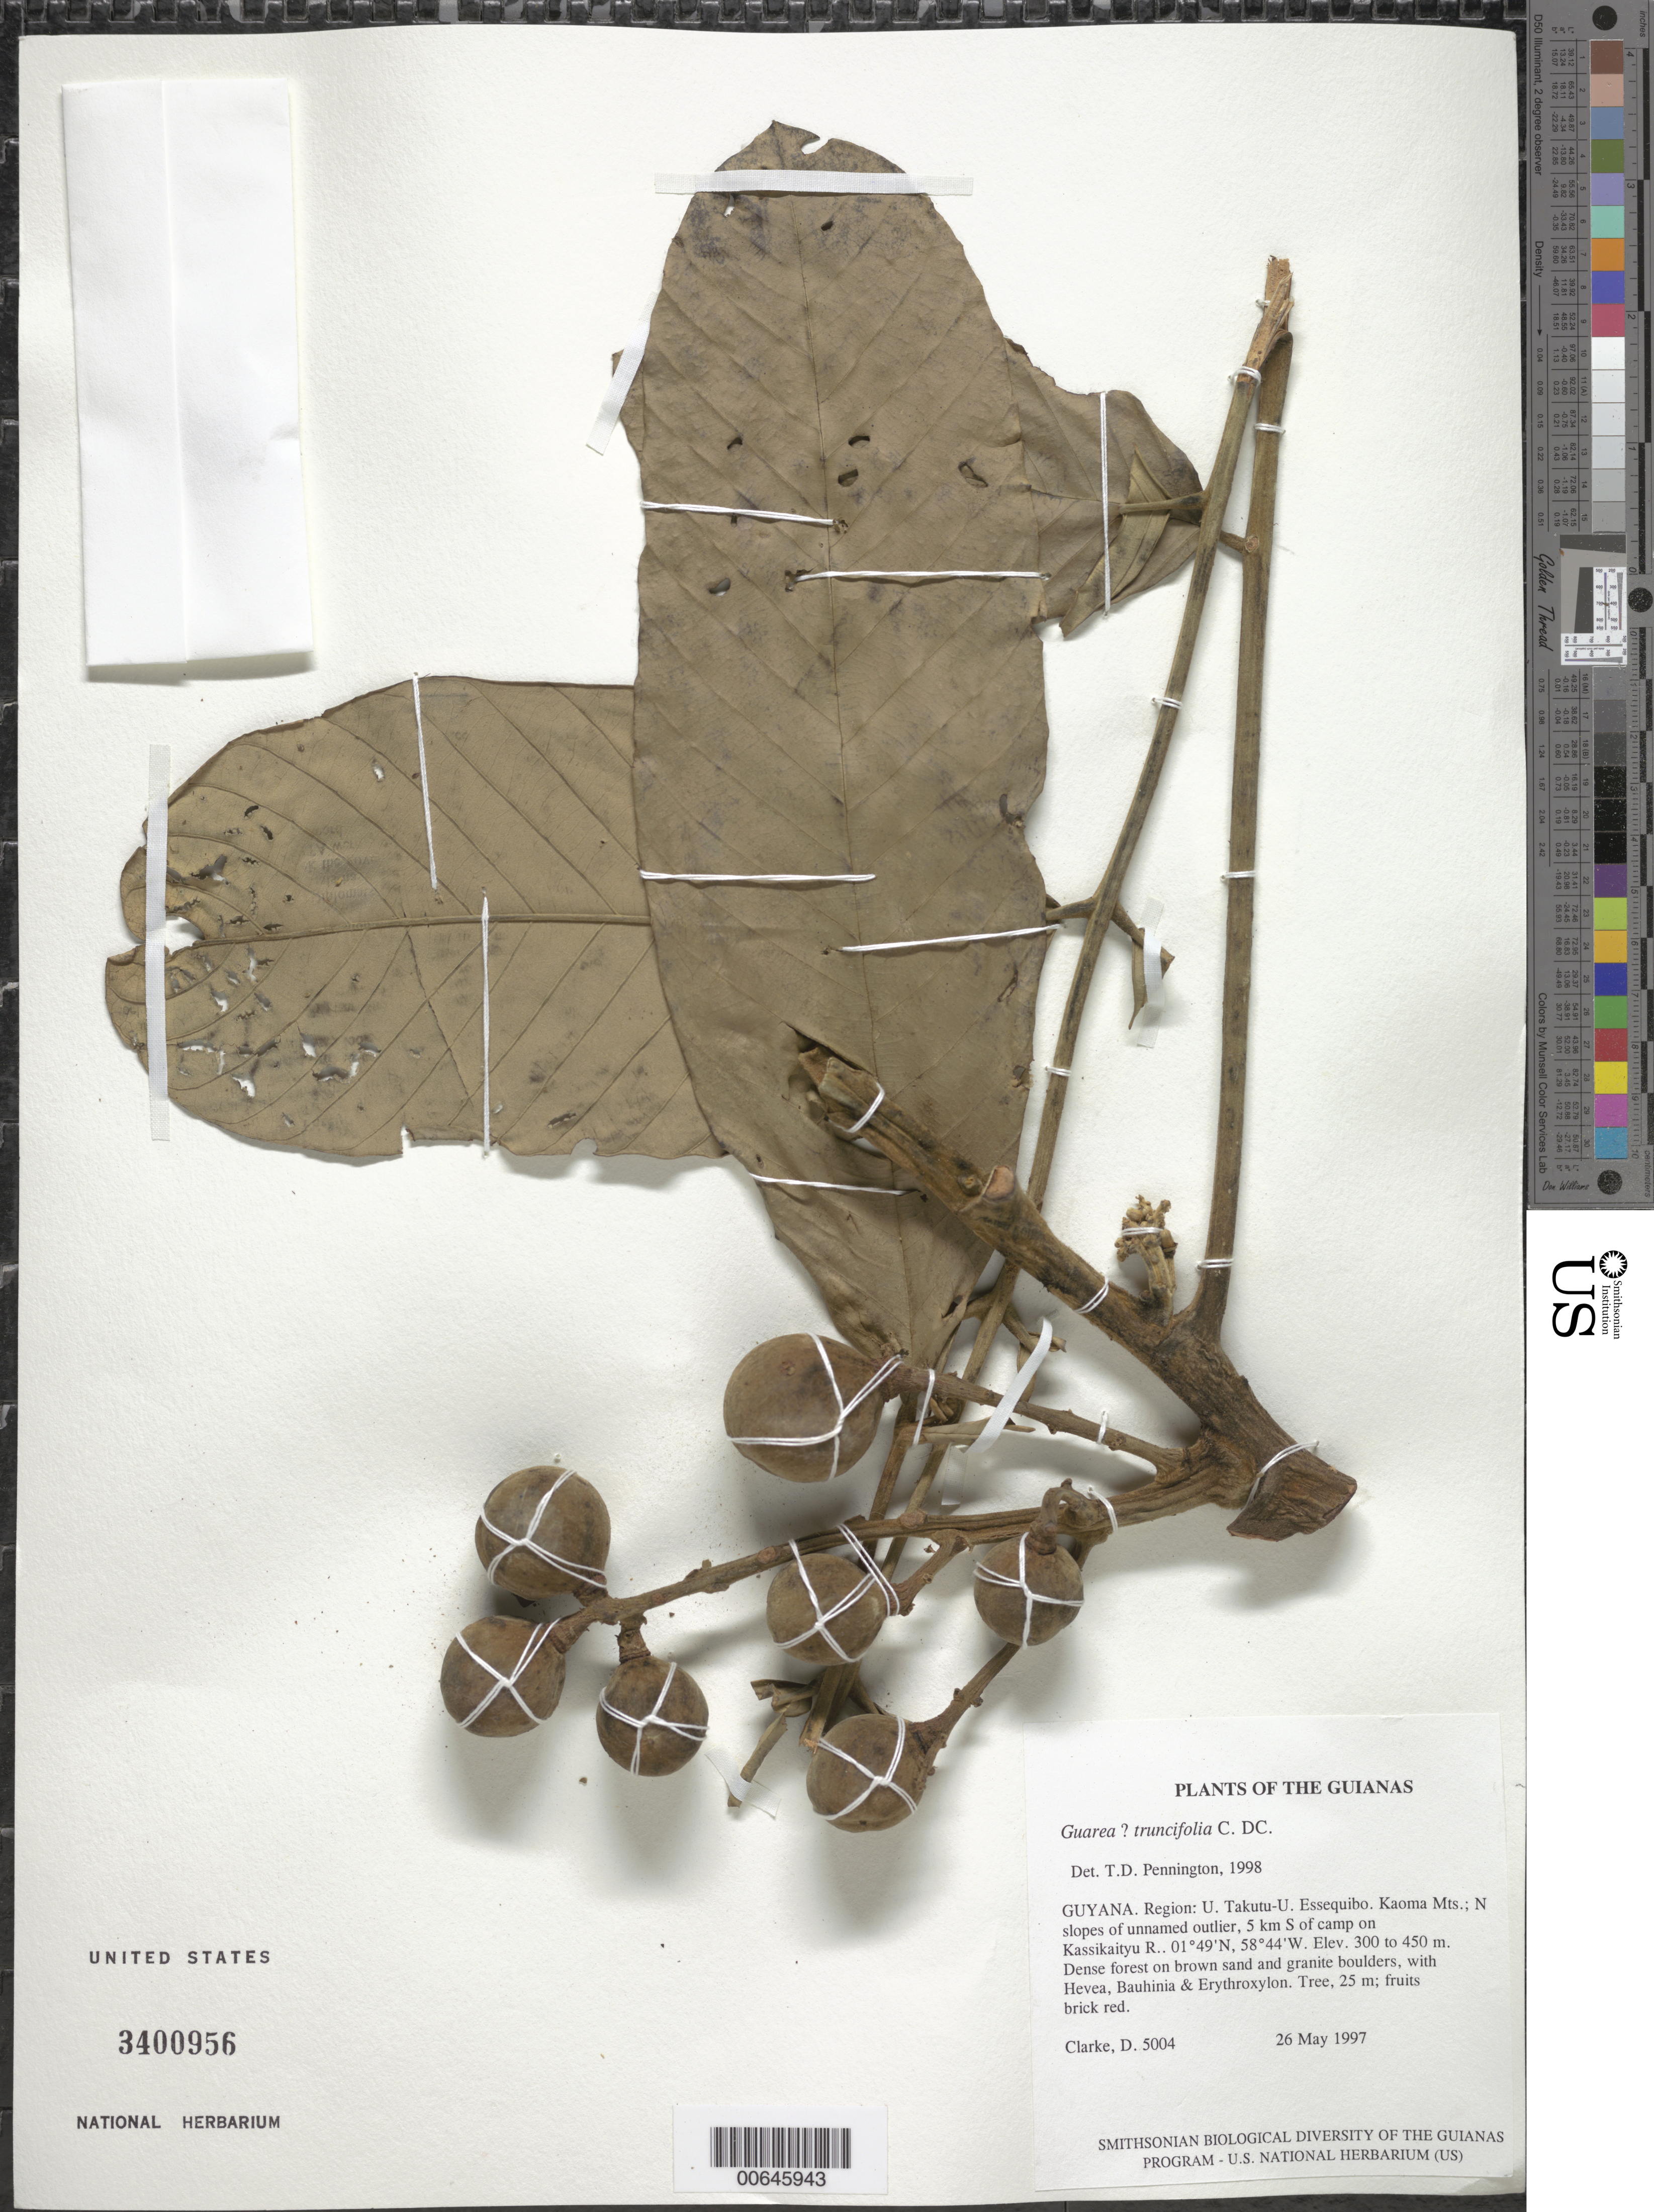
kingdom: Plantae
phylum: Tracheophyta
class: Magnoliopsida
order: Sapindales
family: Meliaceae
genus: Guarea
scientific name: Guarea trunciflora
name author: C. DC.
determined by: Pennington, T. D., (K)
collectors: H. D. Clarke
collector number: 5004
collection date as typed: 26 May 1997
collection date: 1997-05-26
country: Guyana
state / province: U. Takutu-U. Essequibo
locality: Kaoma Mts.; N slopes of unnamed outlier, 5 km S of camp on Kassikaityu R.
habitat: Dense forest on brown sand and granite boulders, with Hevea, Bauhinia & Erythroxylum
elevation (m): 300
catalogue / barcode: US 3400956